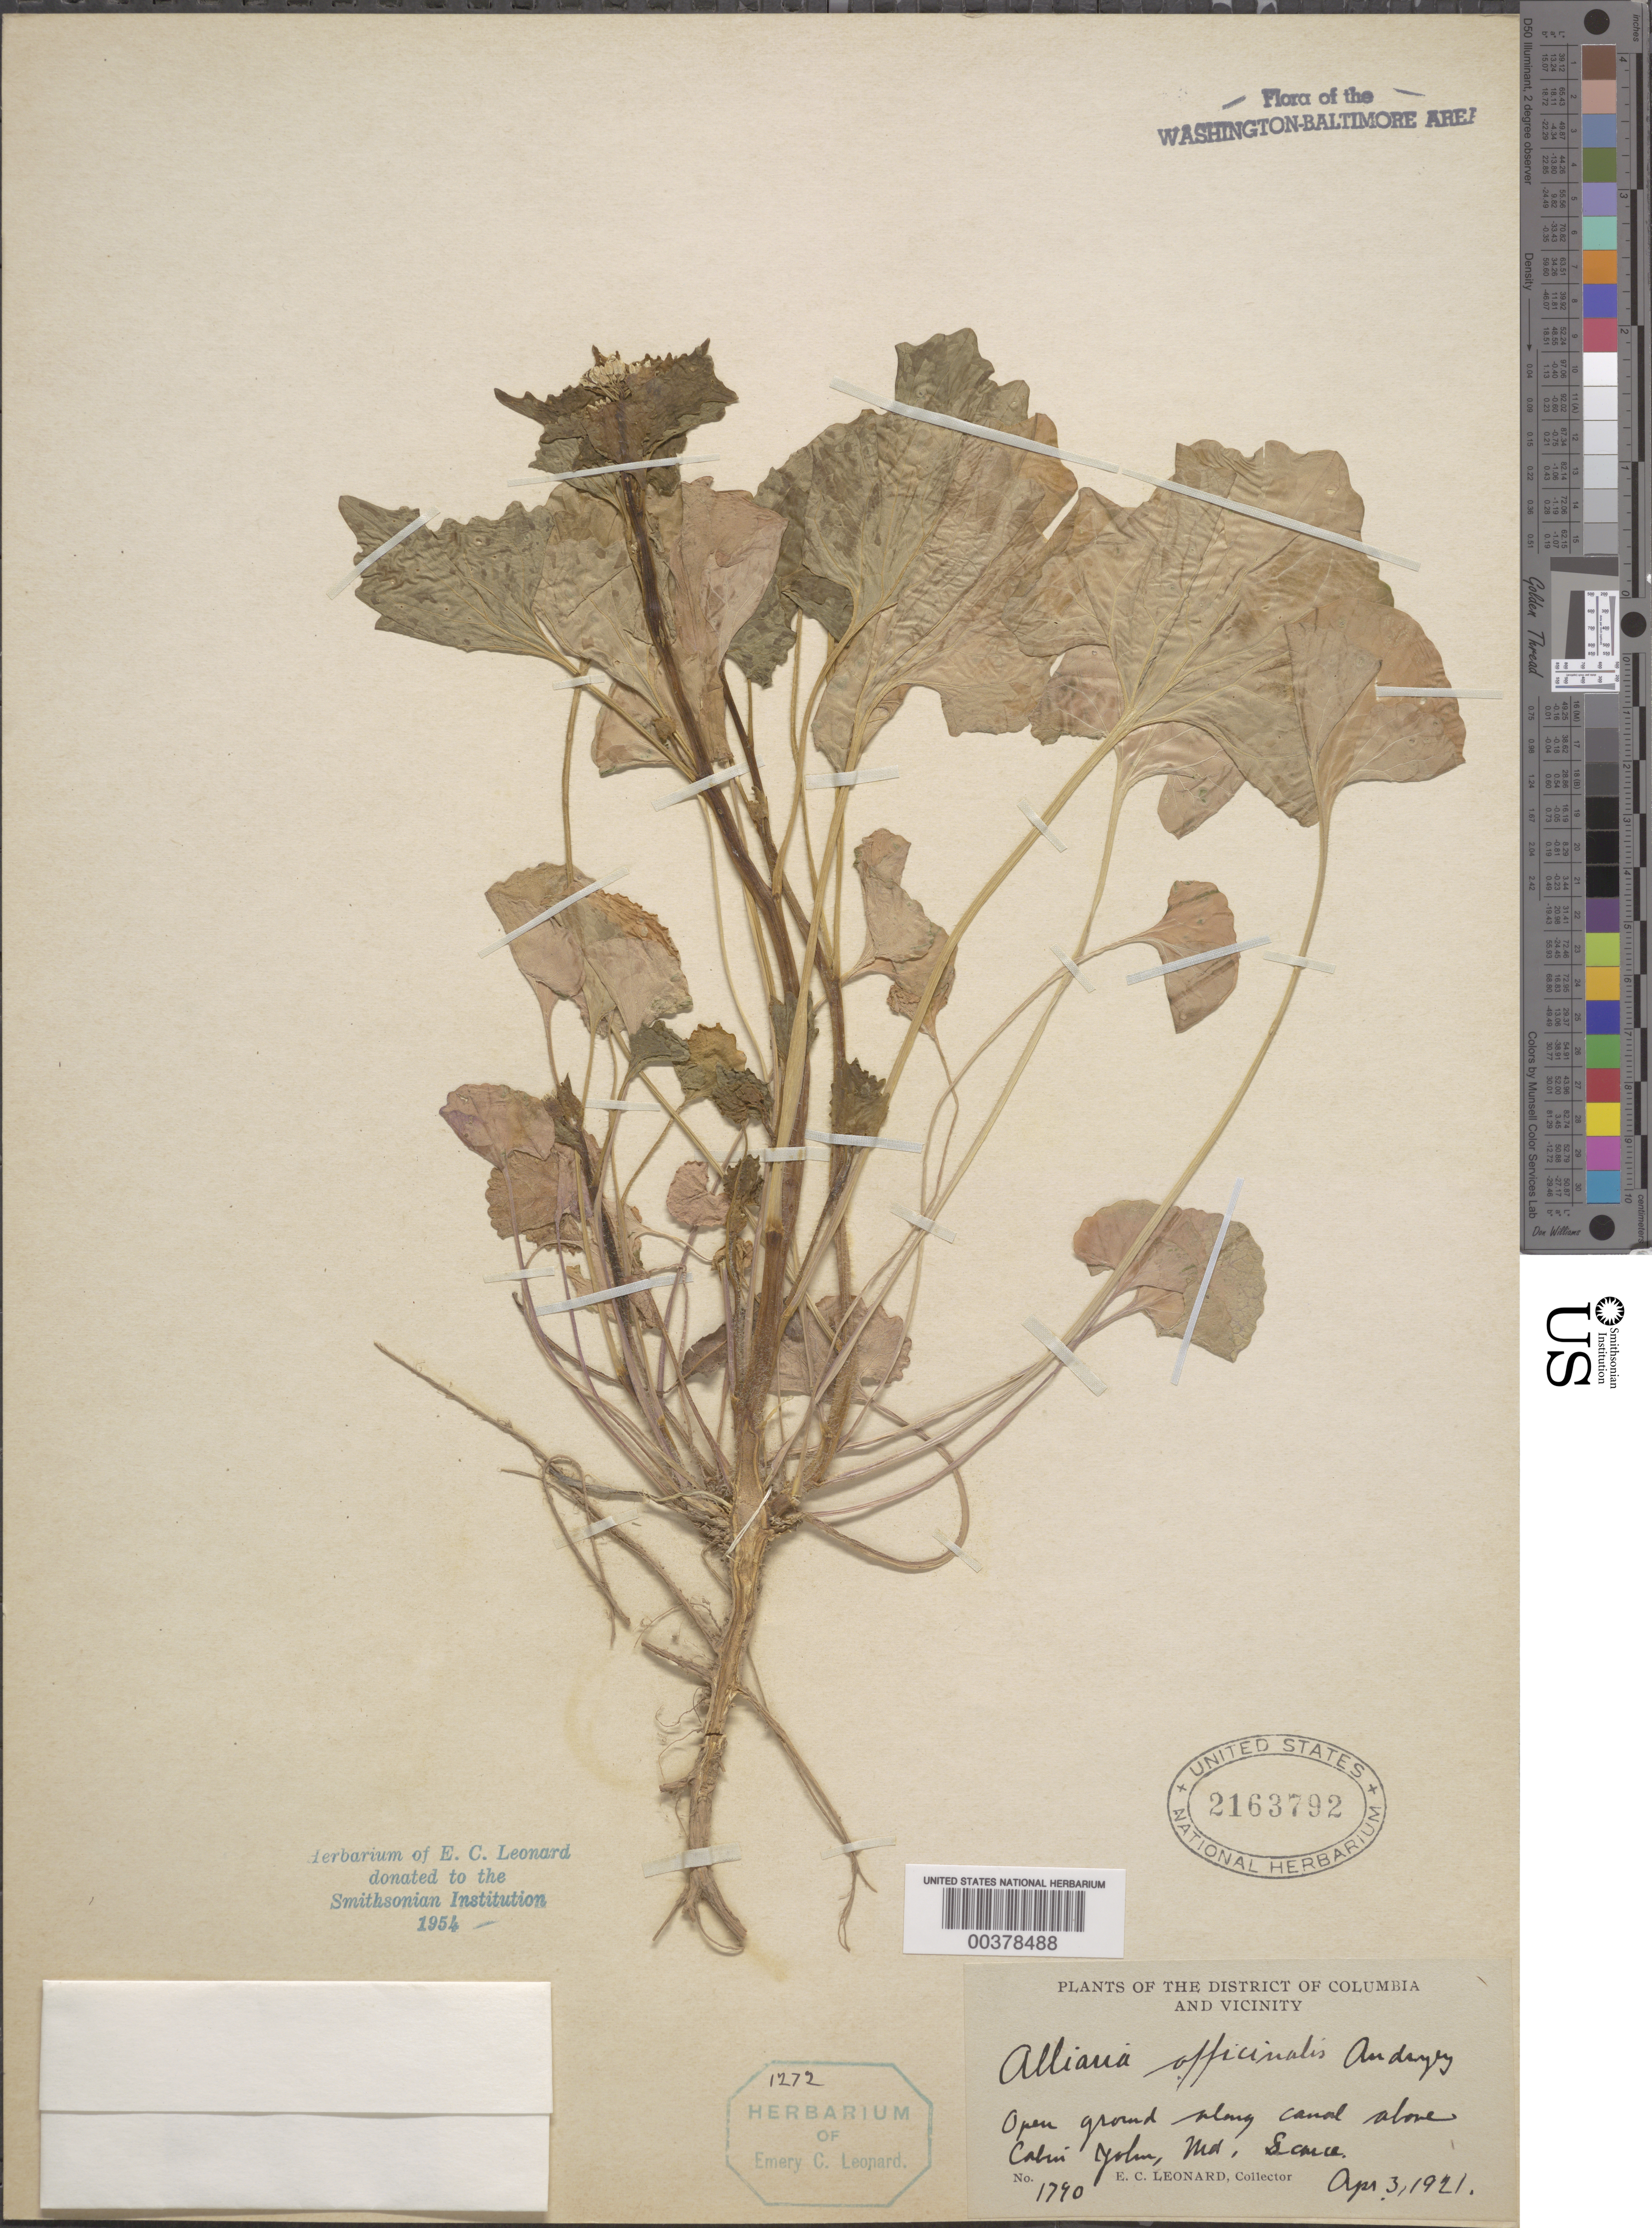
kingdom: Plantae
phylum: Tracheophyta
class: Magnoliopsida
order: Brassicales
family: Brassicaceae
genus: Alliaria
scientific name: Alliaria petiolata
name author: (M. Bieb.) Cavara & Grande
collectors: E. C. Leonard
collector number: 1790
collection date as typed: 03 Apr 1921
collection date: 1921-04-03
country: United States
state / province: Maryland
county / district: Montgomery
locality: C. & O. Canal, above Cabin John C. & O. Canal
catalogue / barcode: US 2163792